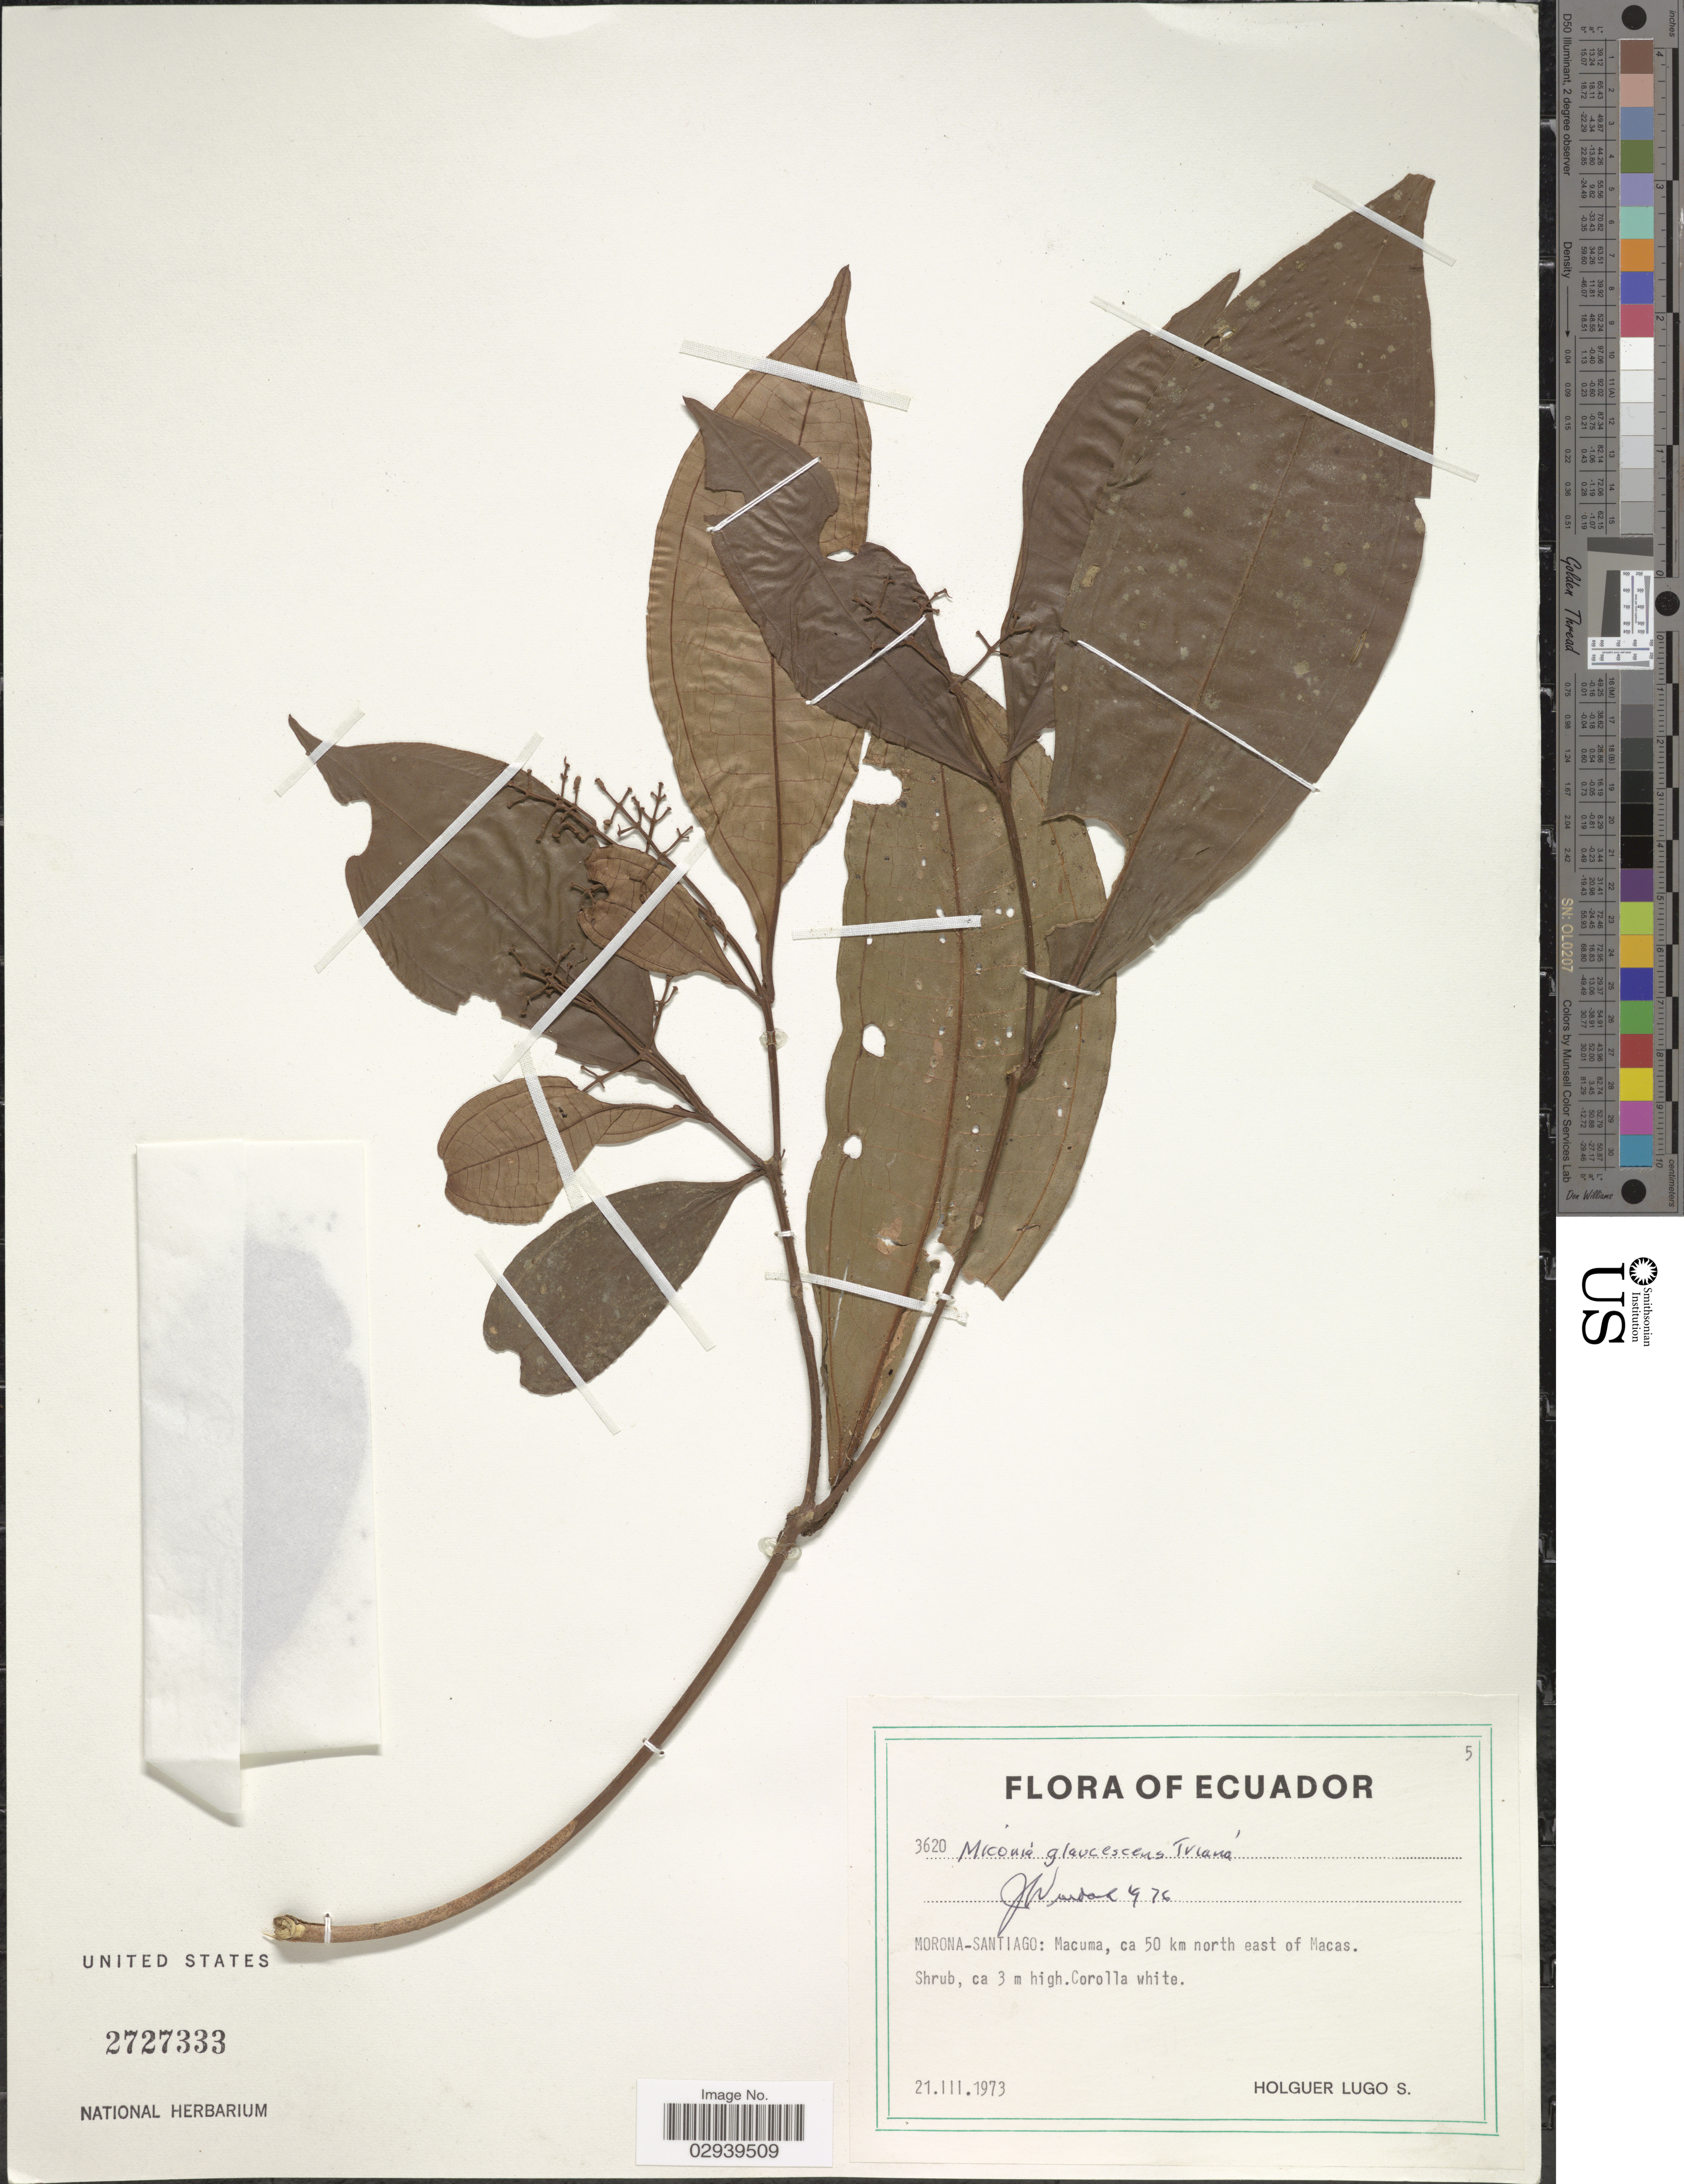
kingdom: Plantae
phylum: Tracheophyta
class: Magnoliopsida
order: Myrtales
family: Melastomataceae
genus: Miconia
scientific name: Miconia glaucescens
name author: Triana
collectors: H. Lugo S.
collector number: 3620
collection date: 1973-03-21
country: Ecuador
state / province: Morona-Santiago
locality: Macuma, ca 50 km north of east of Macas.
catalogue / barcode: US 2727333